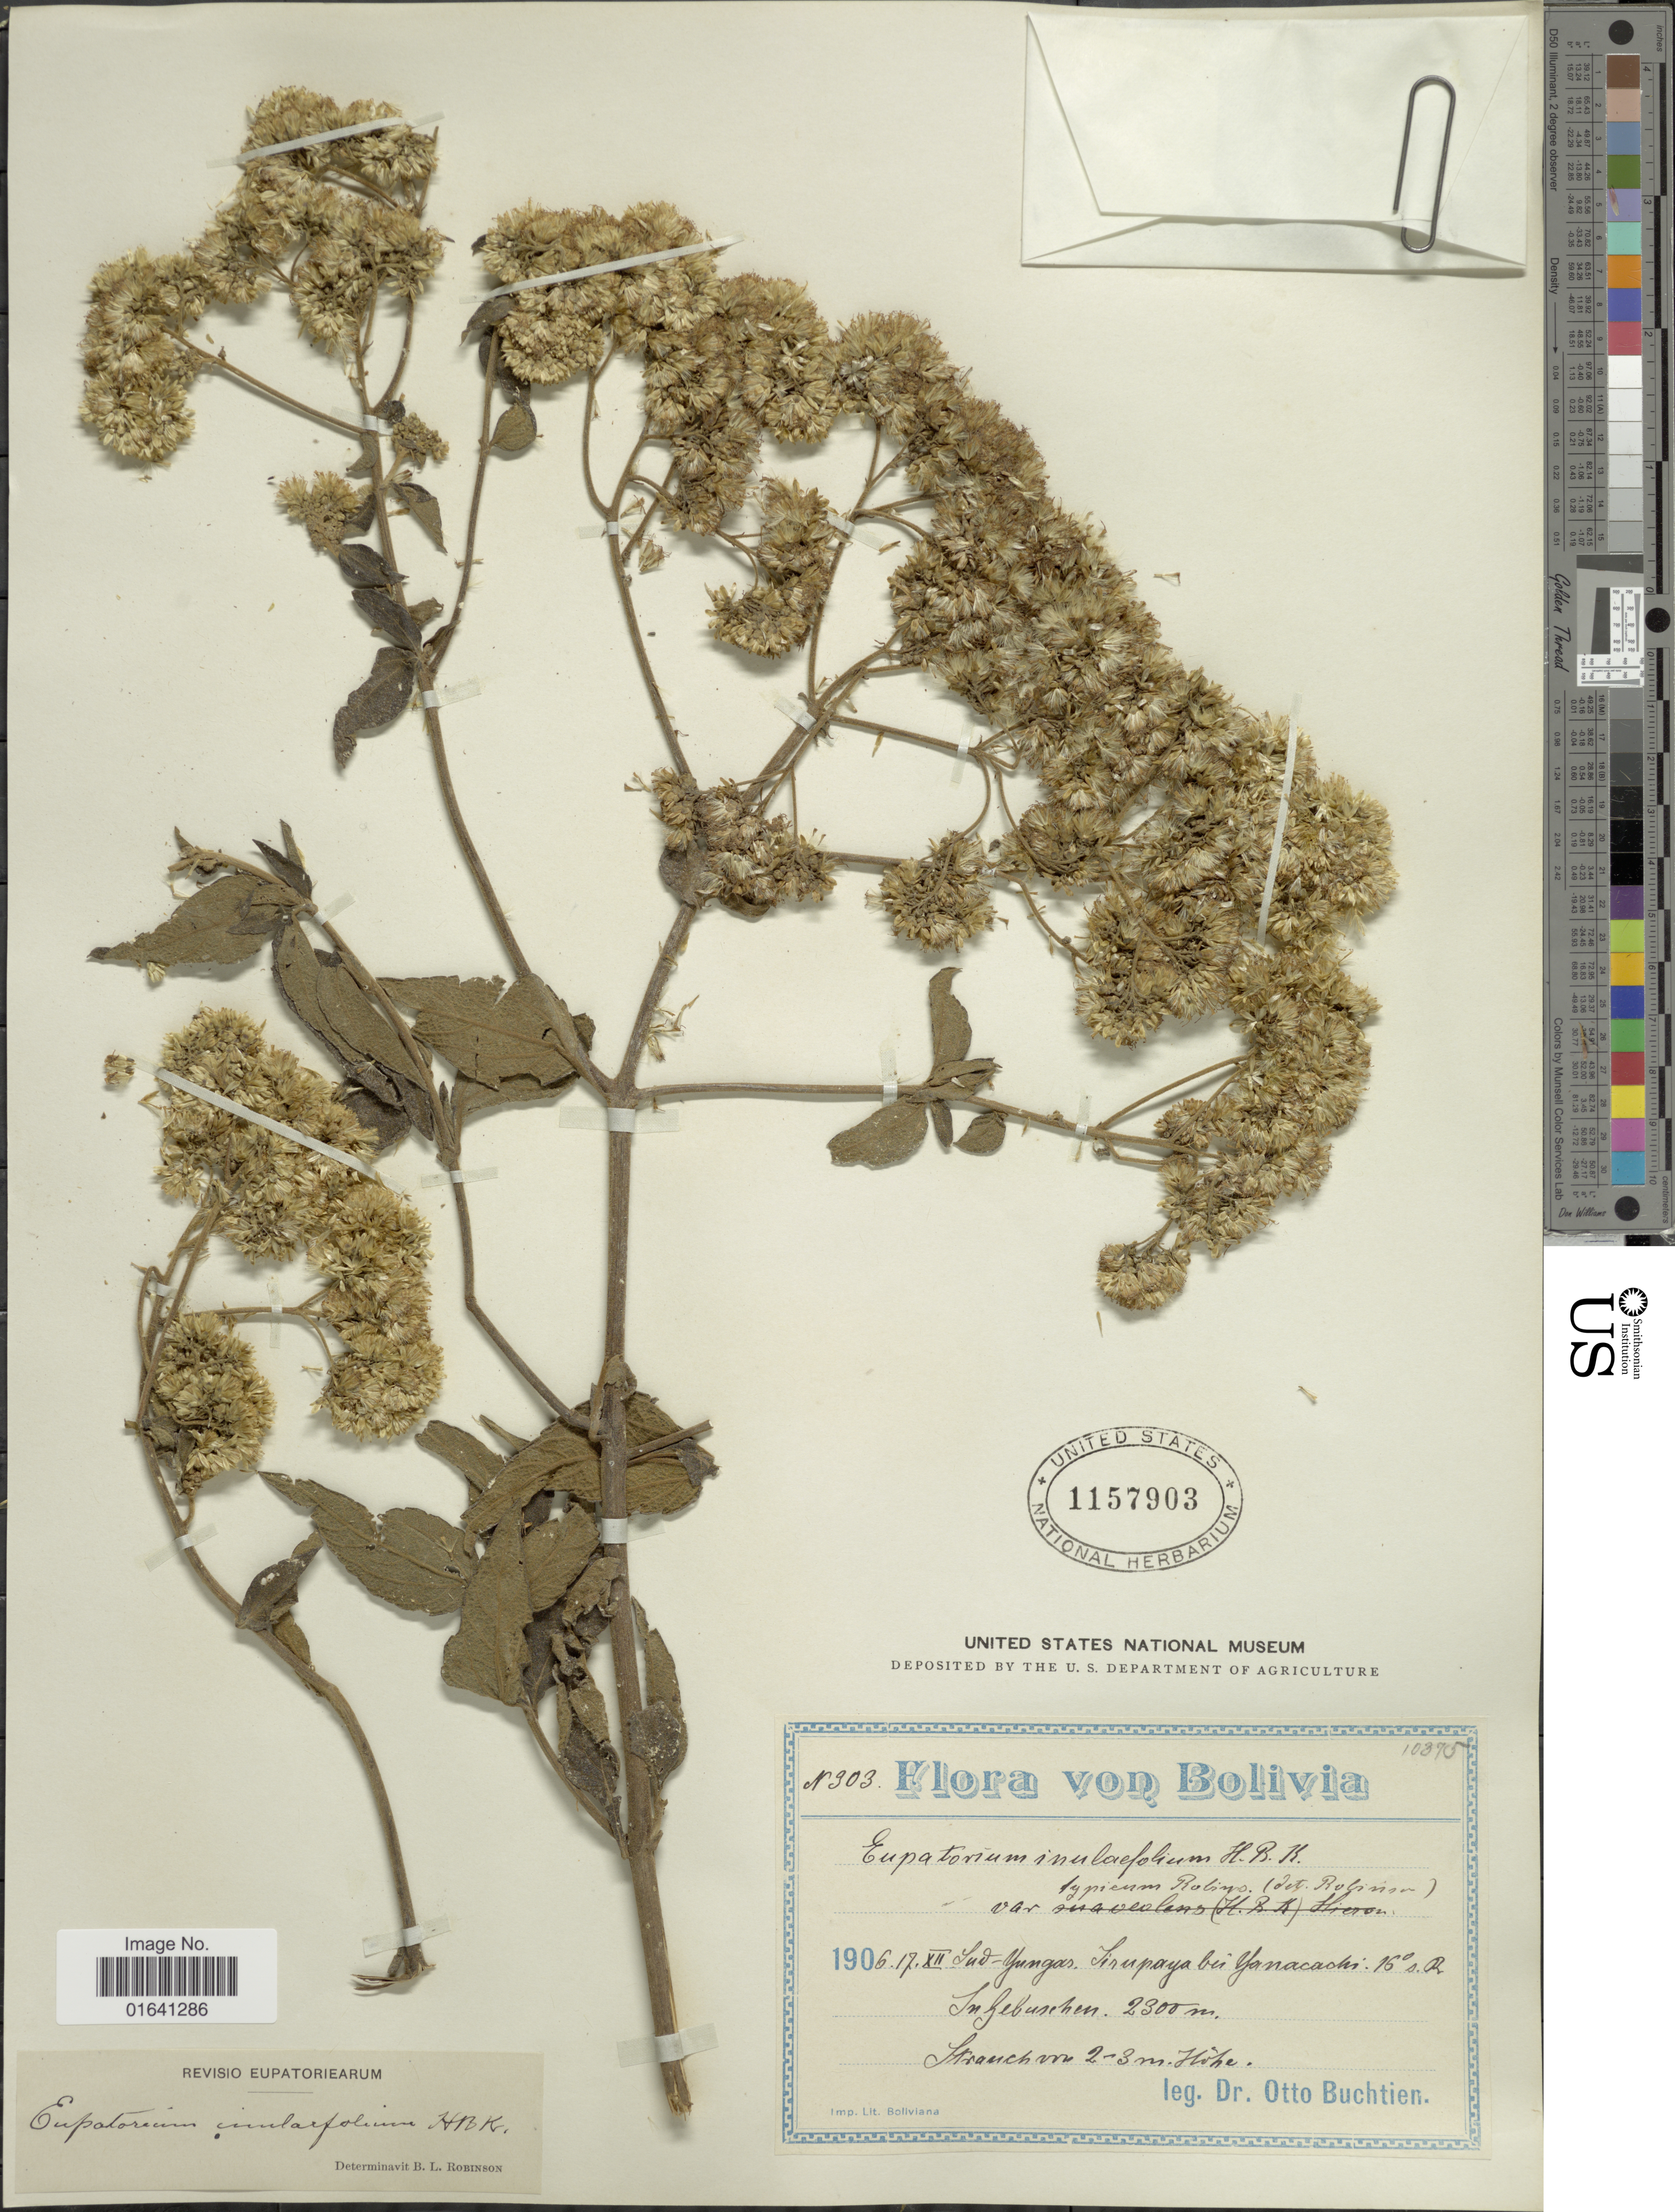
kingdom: Plantae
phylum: Tracheophyta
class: Magnoliopsida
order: Asterales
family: Asteraceae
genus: Austroeupatorium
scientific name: Austroeupatorium inulaefolium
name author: (Kunth) R.M. King & H. Rob.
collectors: O. Buchtien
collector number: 303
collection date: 1906-12-17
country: Bolivia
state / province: La Paz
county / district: Sud Yungas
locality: Yanacachi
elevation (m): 2300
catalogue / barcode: US 1157903